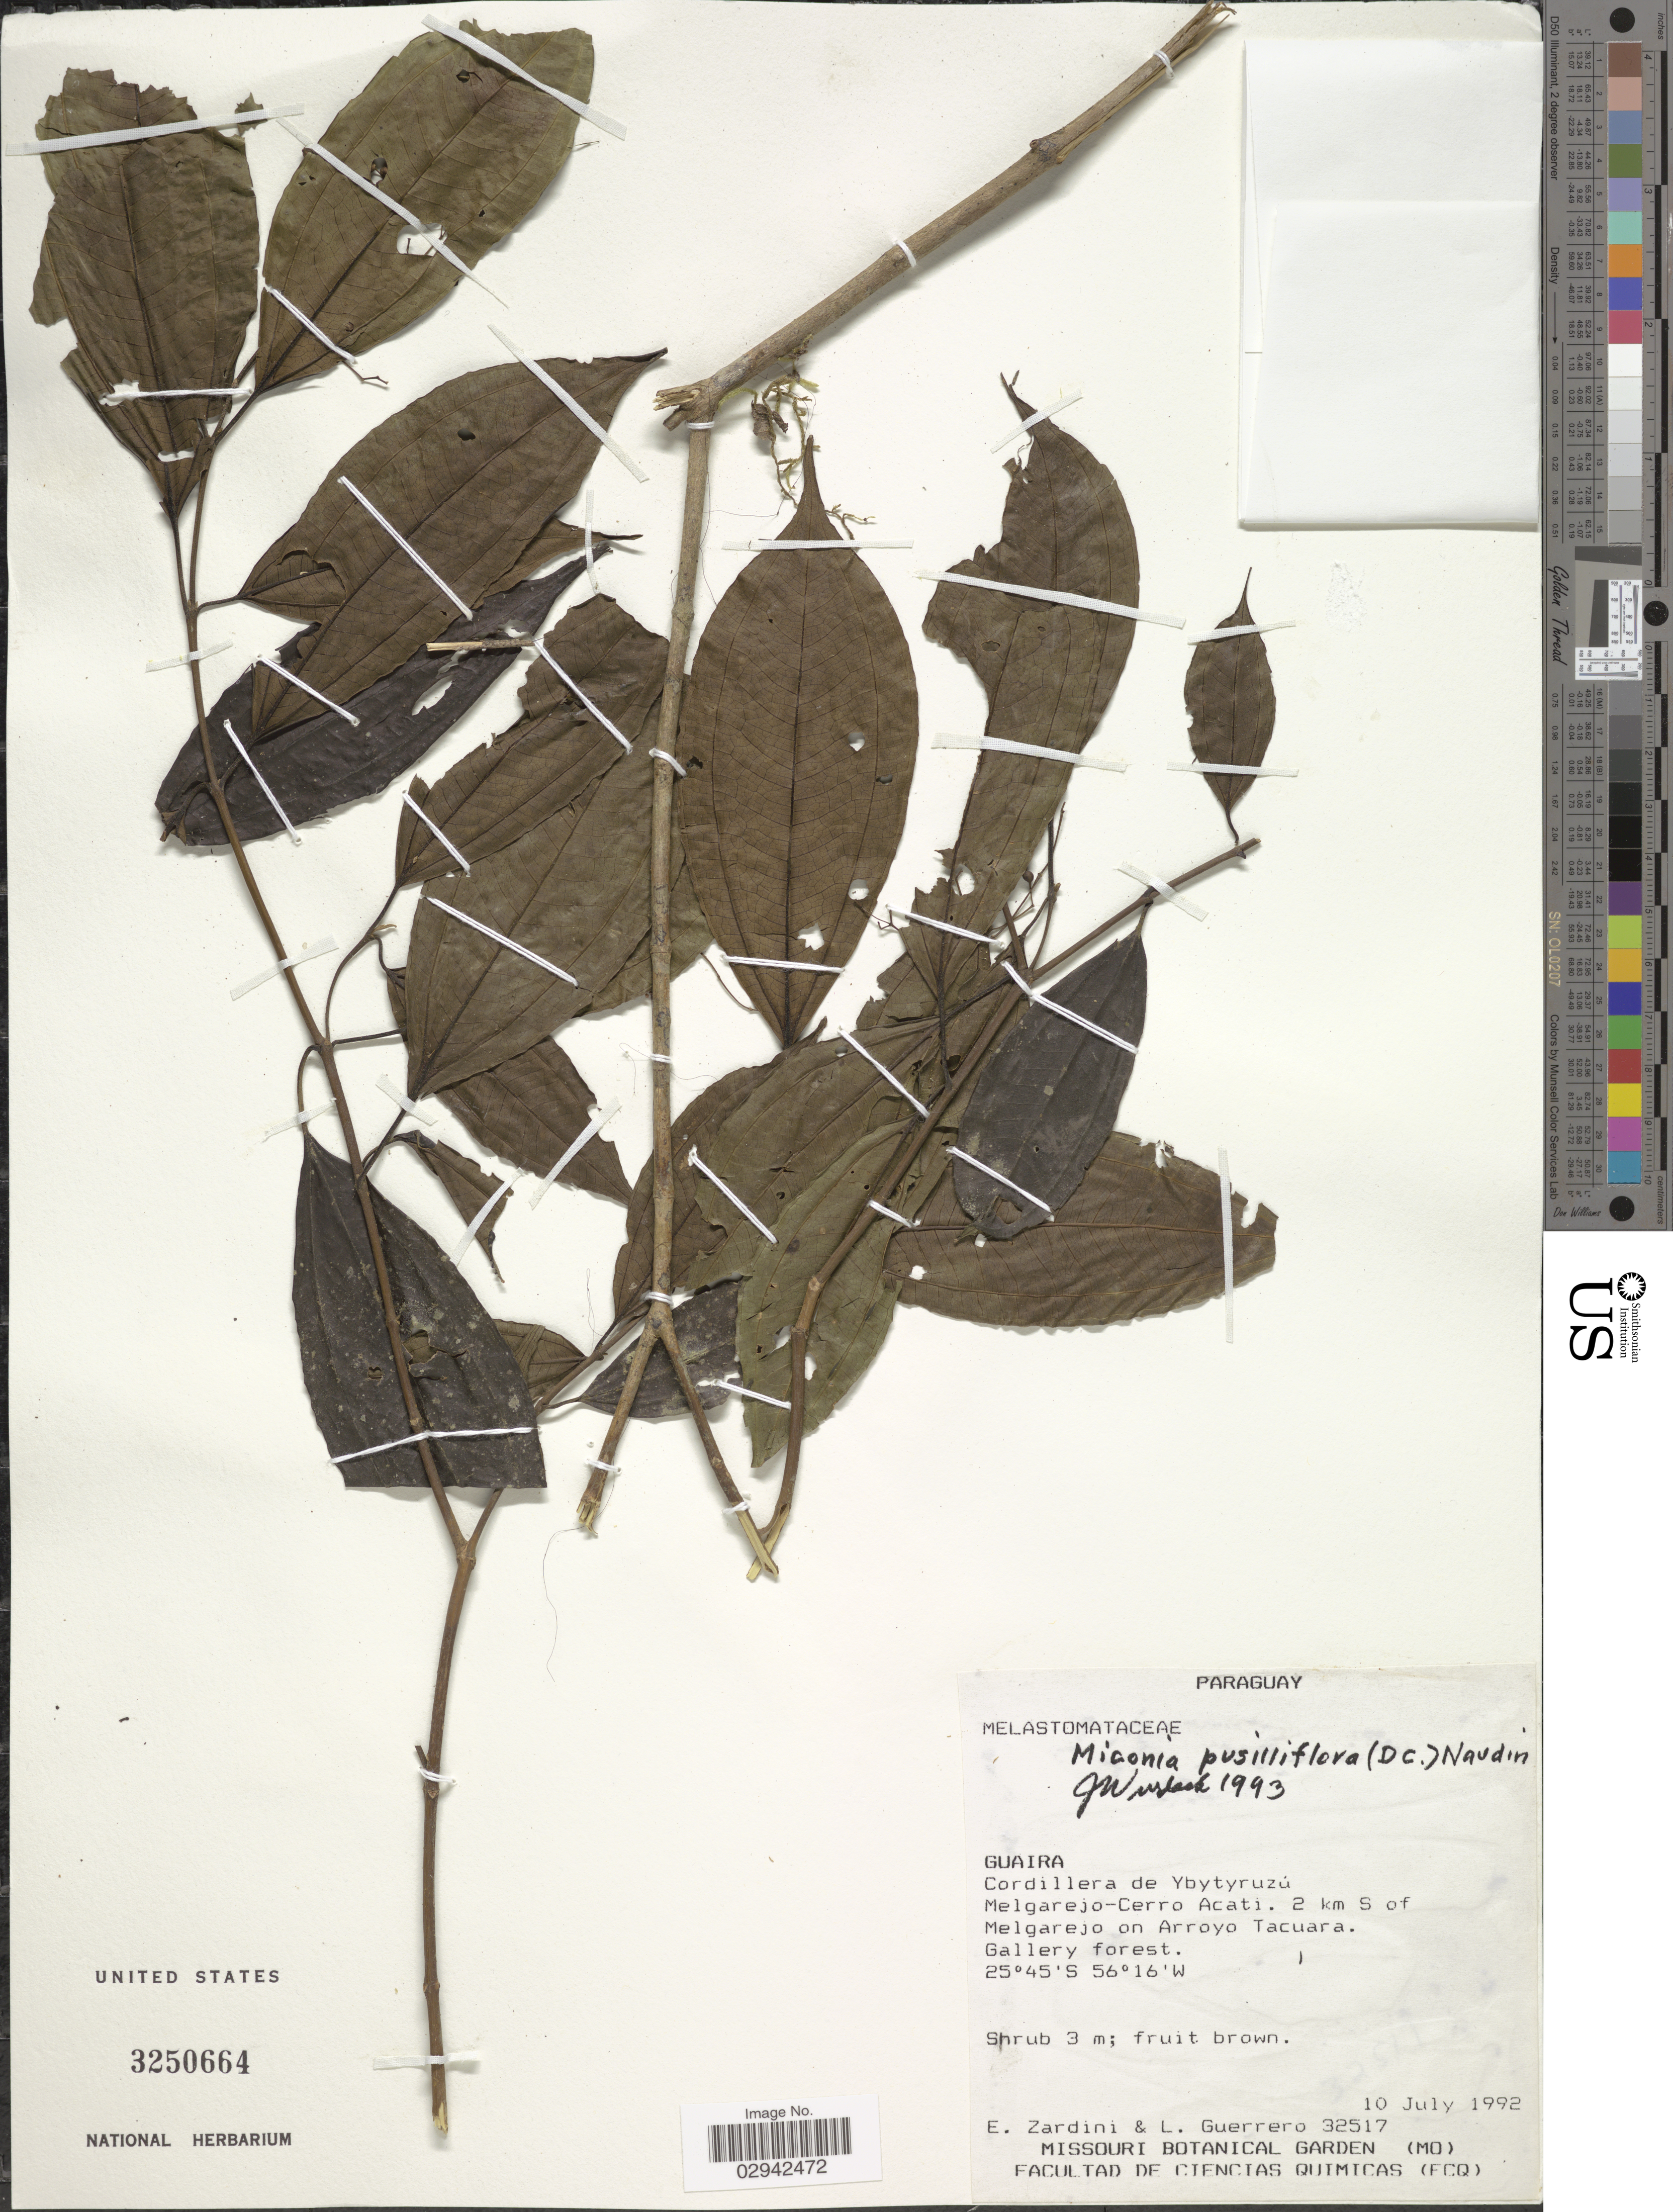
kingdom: Plantae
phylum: Tracheophyta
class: Magnoliopsida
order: Myrtales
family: Melastomataceae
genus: Miconia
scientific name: Miconia pusilliflora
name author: Triana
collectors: E. Zardini & L. Guerrero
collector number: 32517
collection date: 1992-07-10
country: Paraguay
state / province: Guaira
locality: Cordillera de Ybytyruzú, Melgarejo-Cerro Acati, 2 km S of Melgarejo on Arroyo Tacuara.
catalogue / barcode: US 3250664